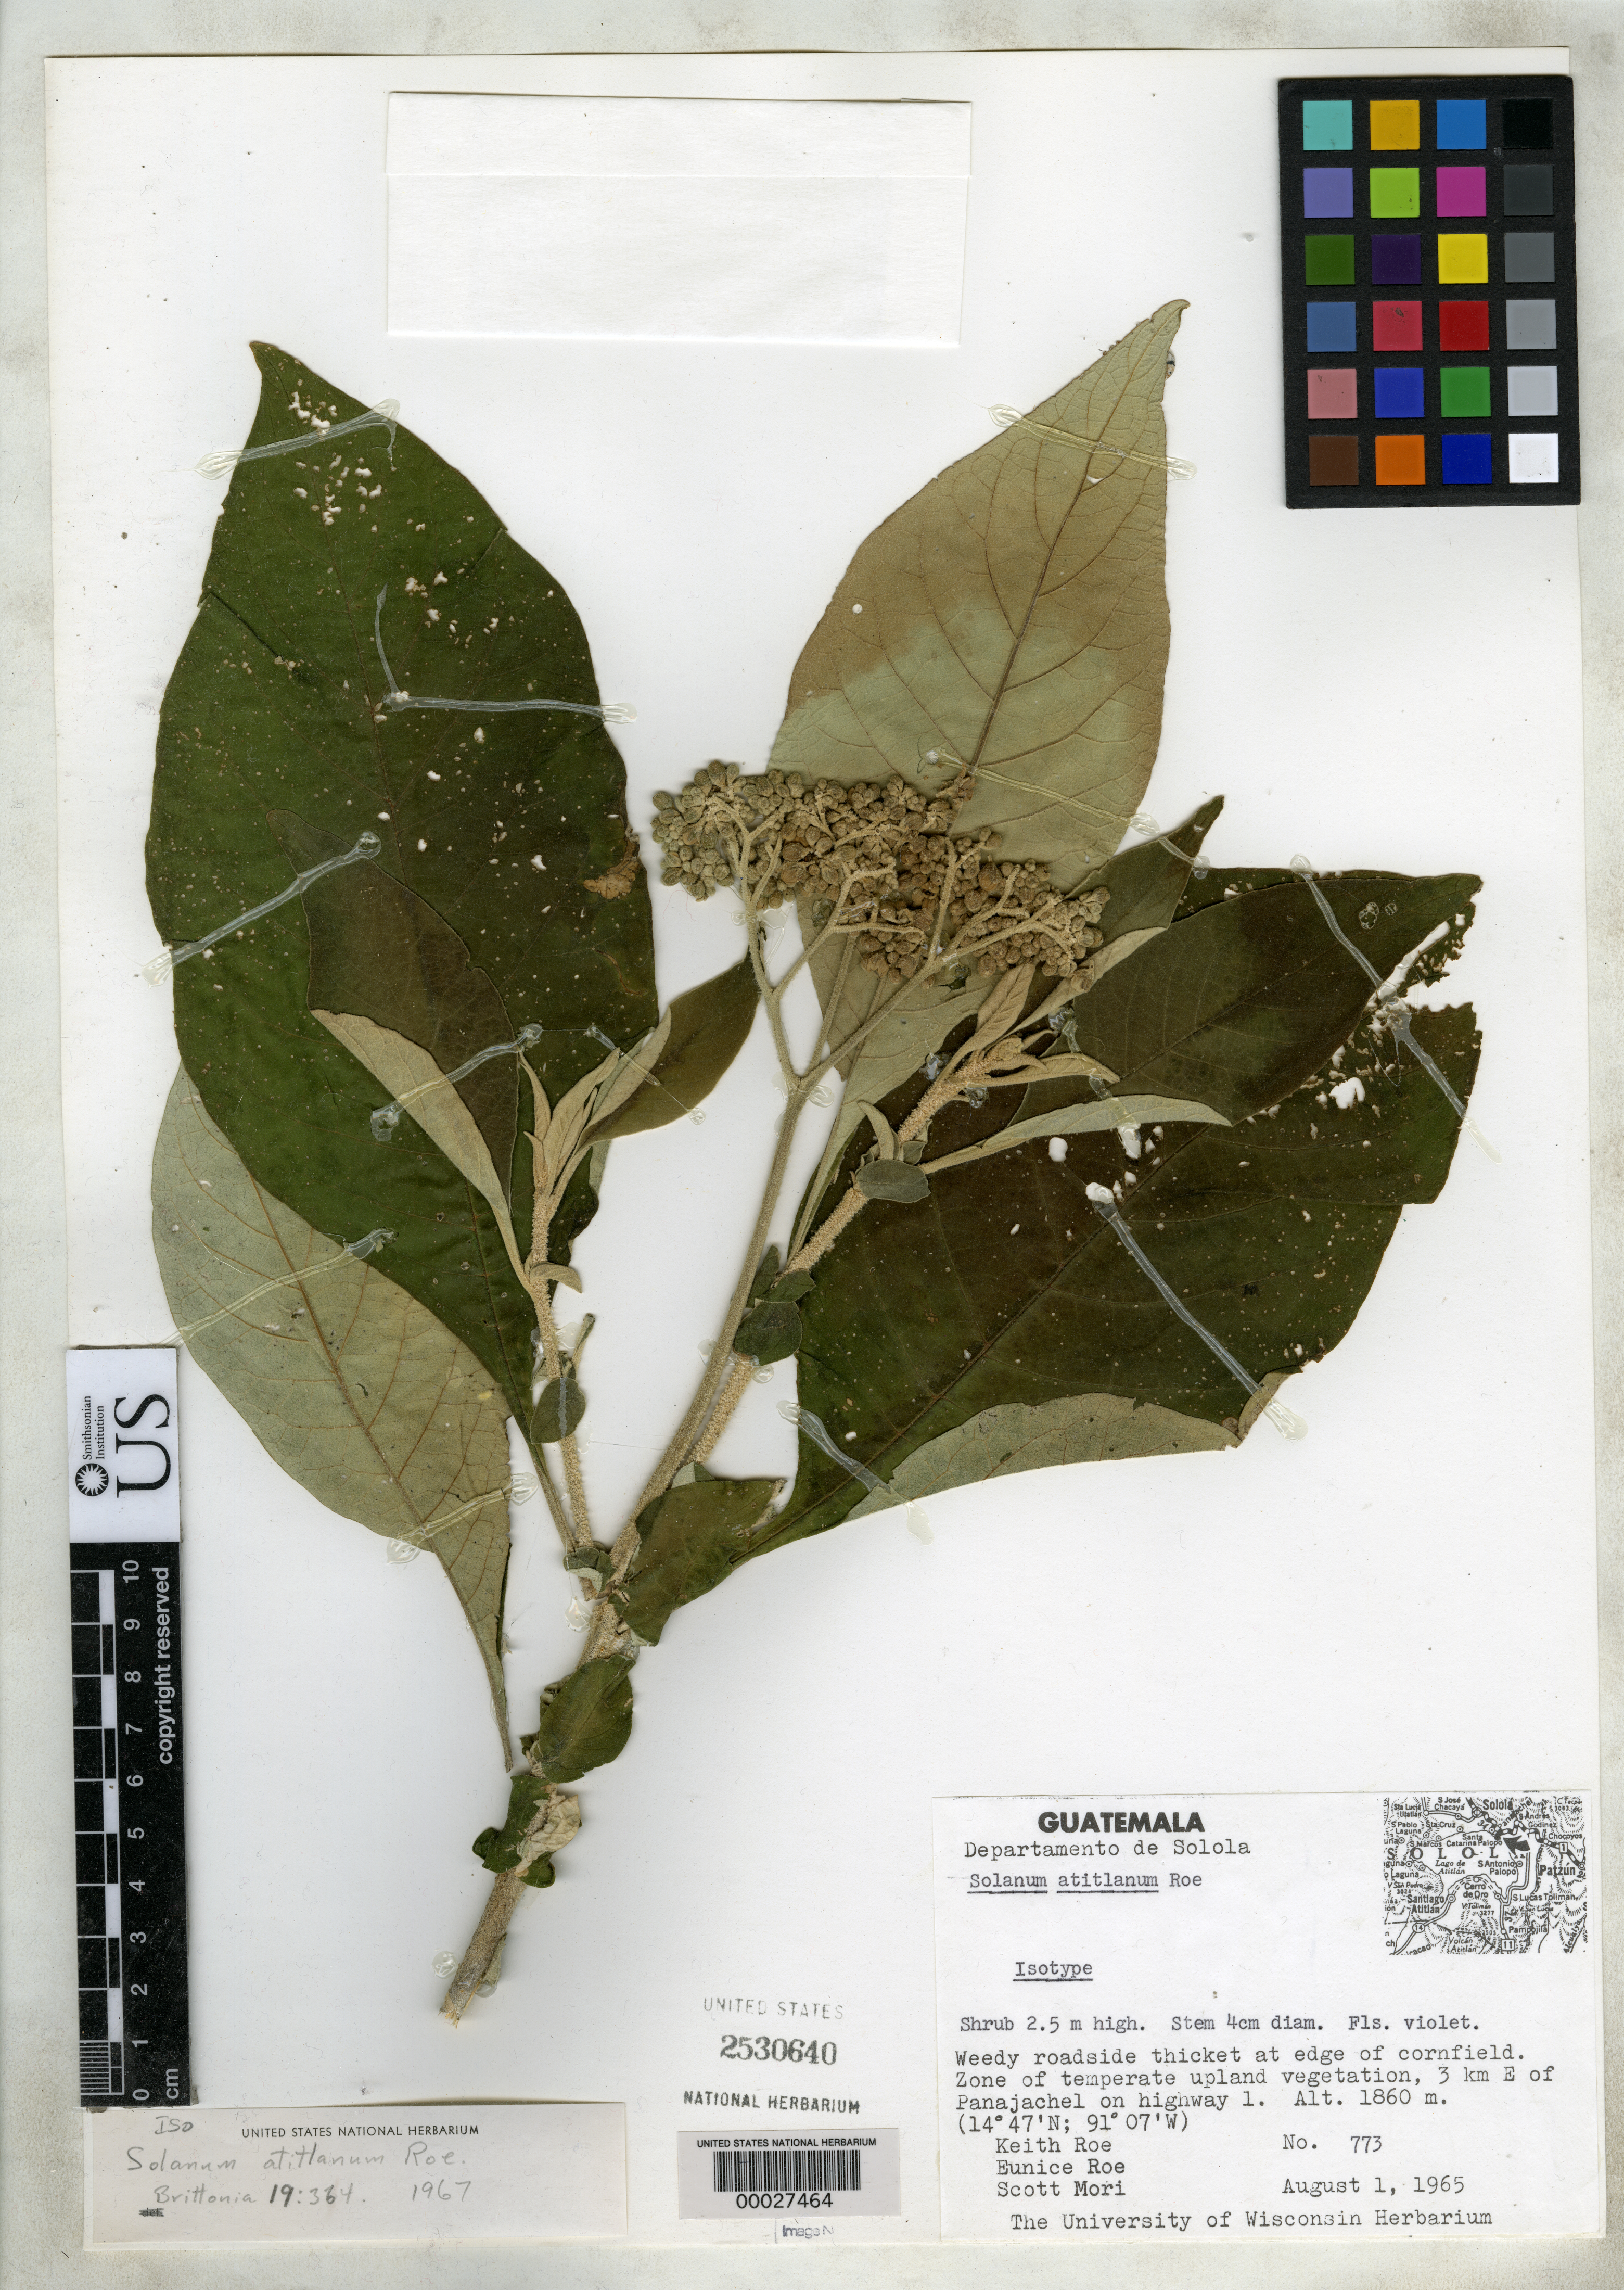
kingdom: Plantae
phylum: Tracheophyta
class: Magnoliopsida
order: Solanales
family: Solanaceae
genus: Solanum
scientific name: Solanum atitlanum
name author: K.E. Roe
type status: Isotype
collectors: K. E. Roe, E. Roe & S. Mori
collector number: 773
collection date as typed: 01 Aug 1965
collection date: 1965-08-01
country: Guatemala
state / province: Sololá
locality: E of Panajachel.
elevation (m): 1860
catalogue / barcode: US 2530640